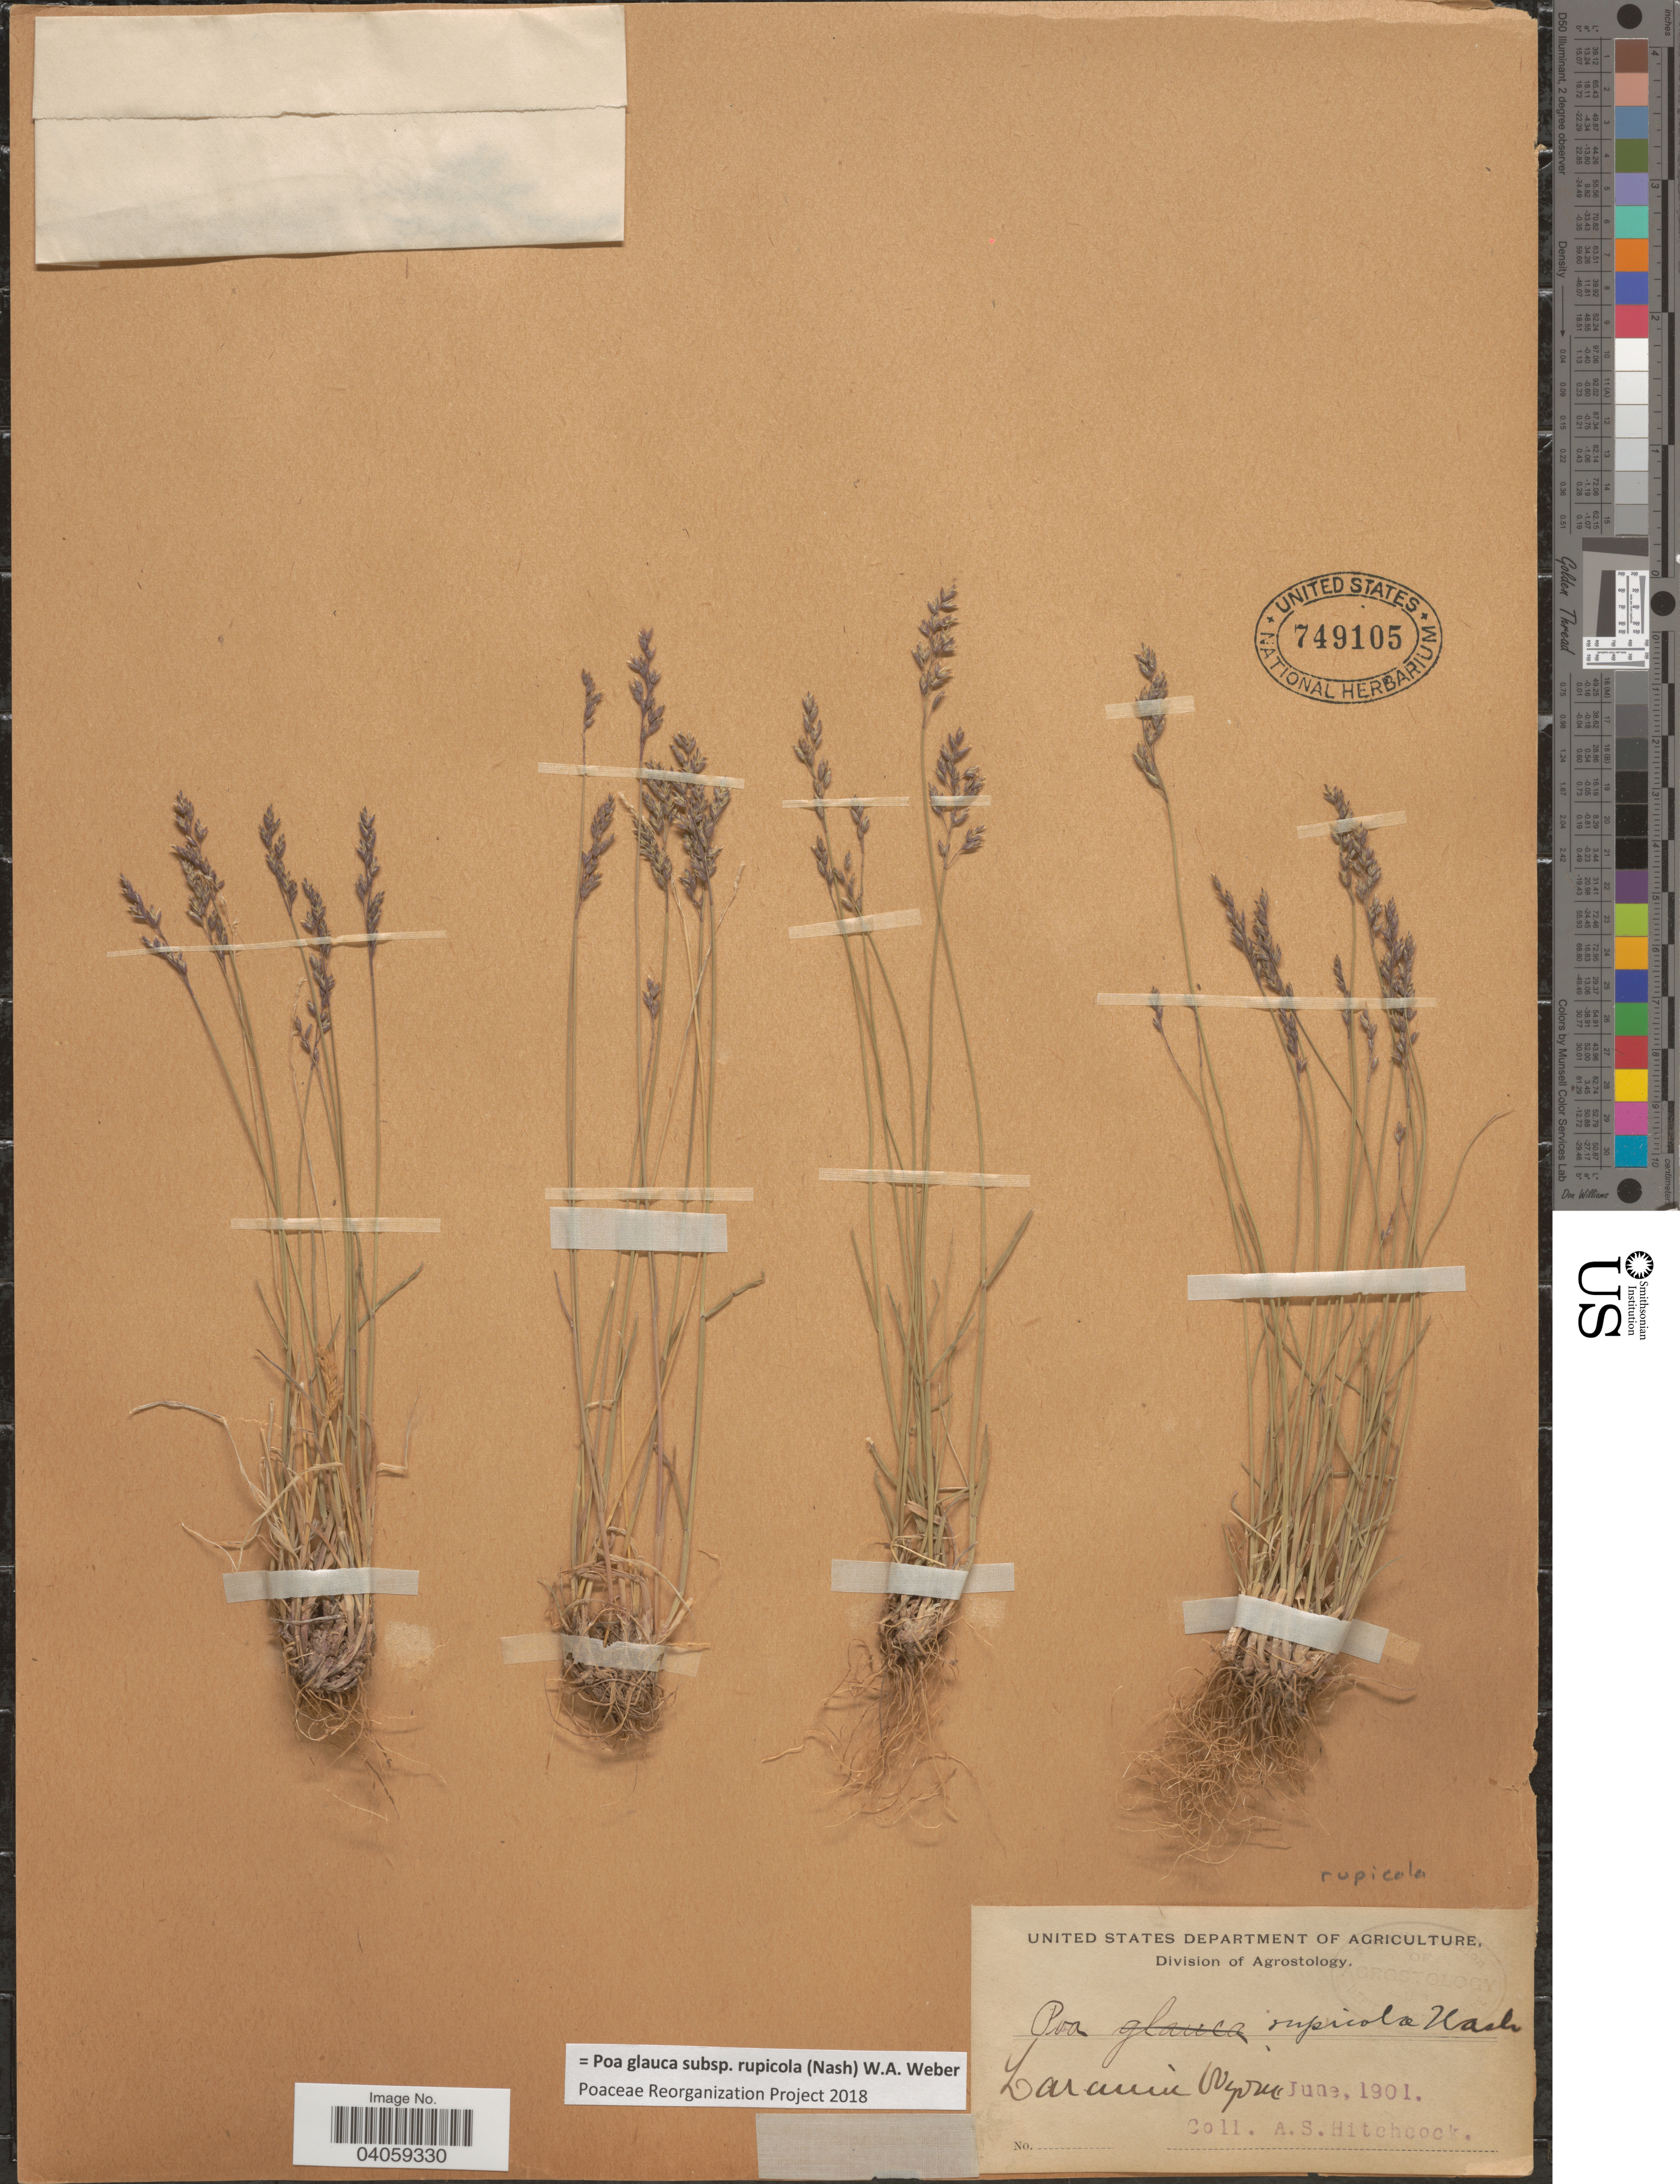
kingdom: Plantae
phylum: Tracheophyta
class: Liliopsida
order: Poales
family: Poaceae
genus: Poa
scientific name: Poa glauca subsp. rupicola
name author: (Nash) W.A. Weber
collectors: A. S. Hitchcock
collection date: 1901-06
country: United States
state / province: Wyoming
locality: Laramie.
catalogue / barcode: US 749105